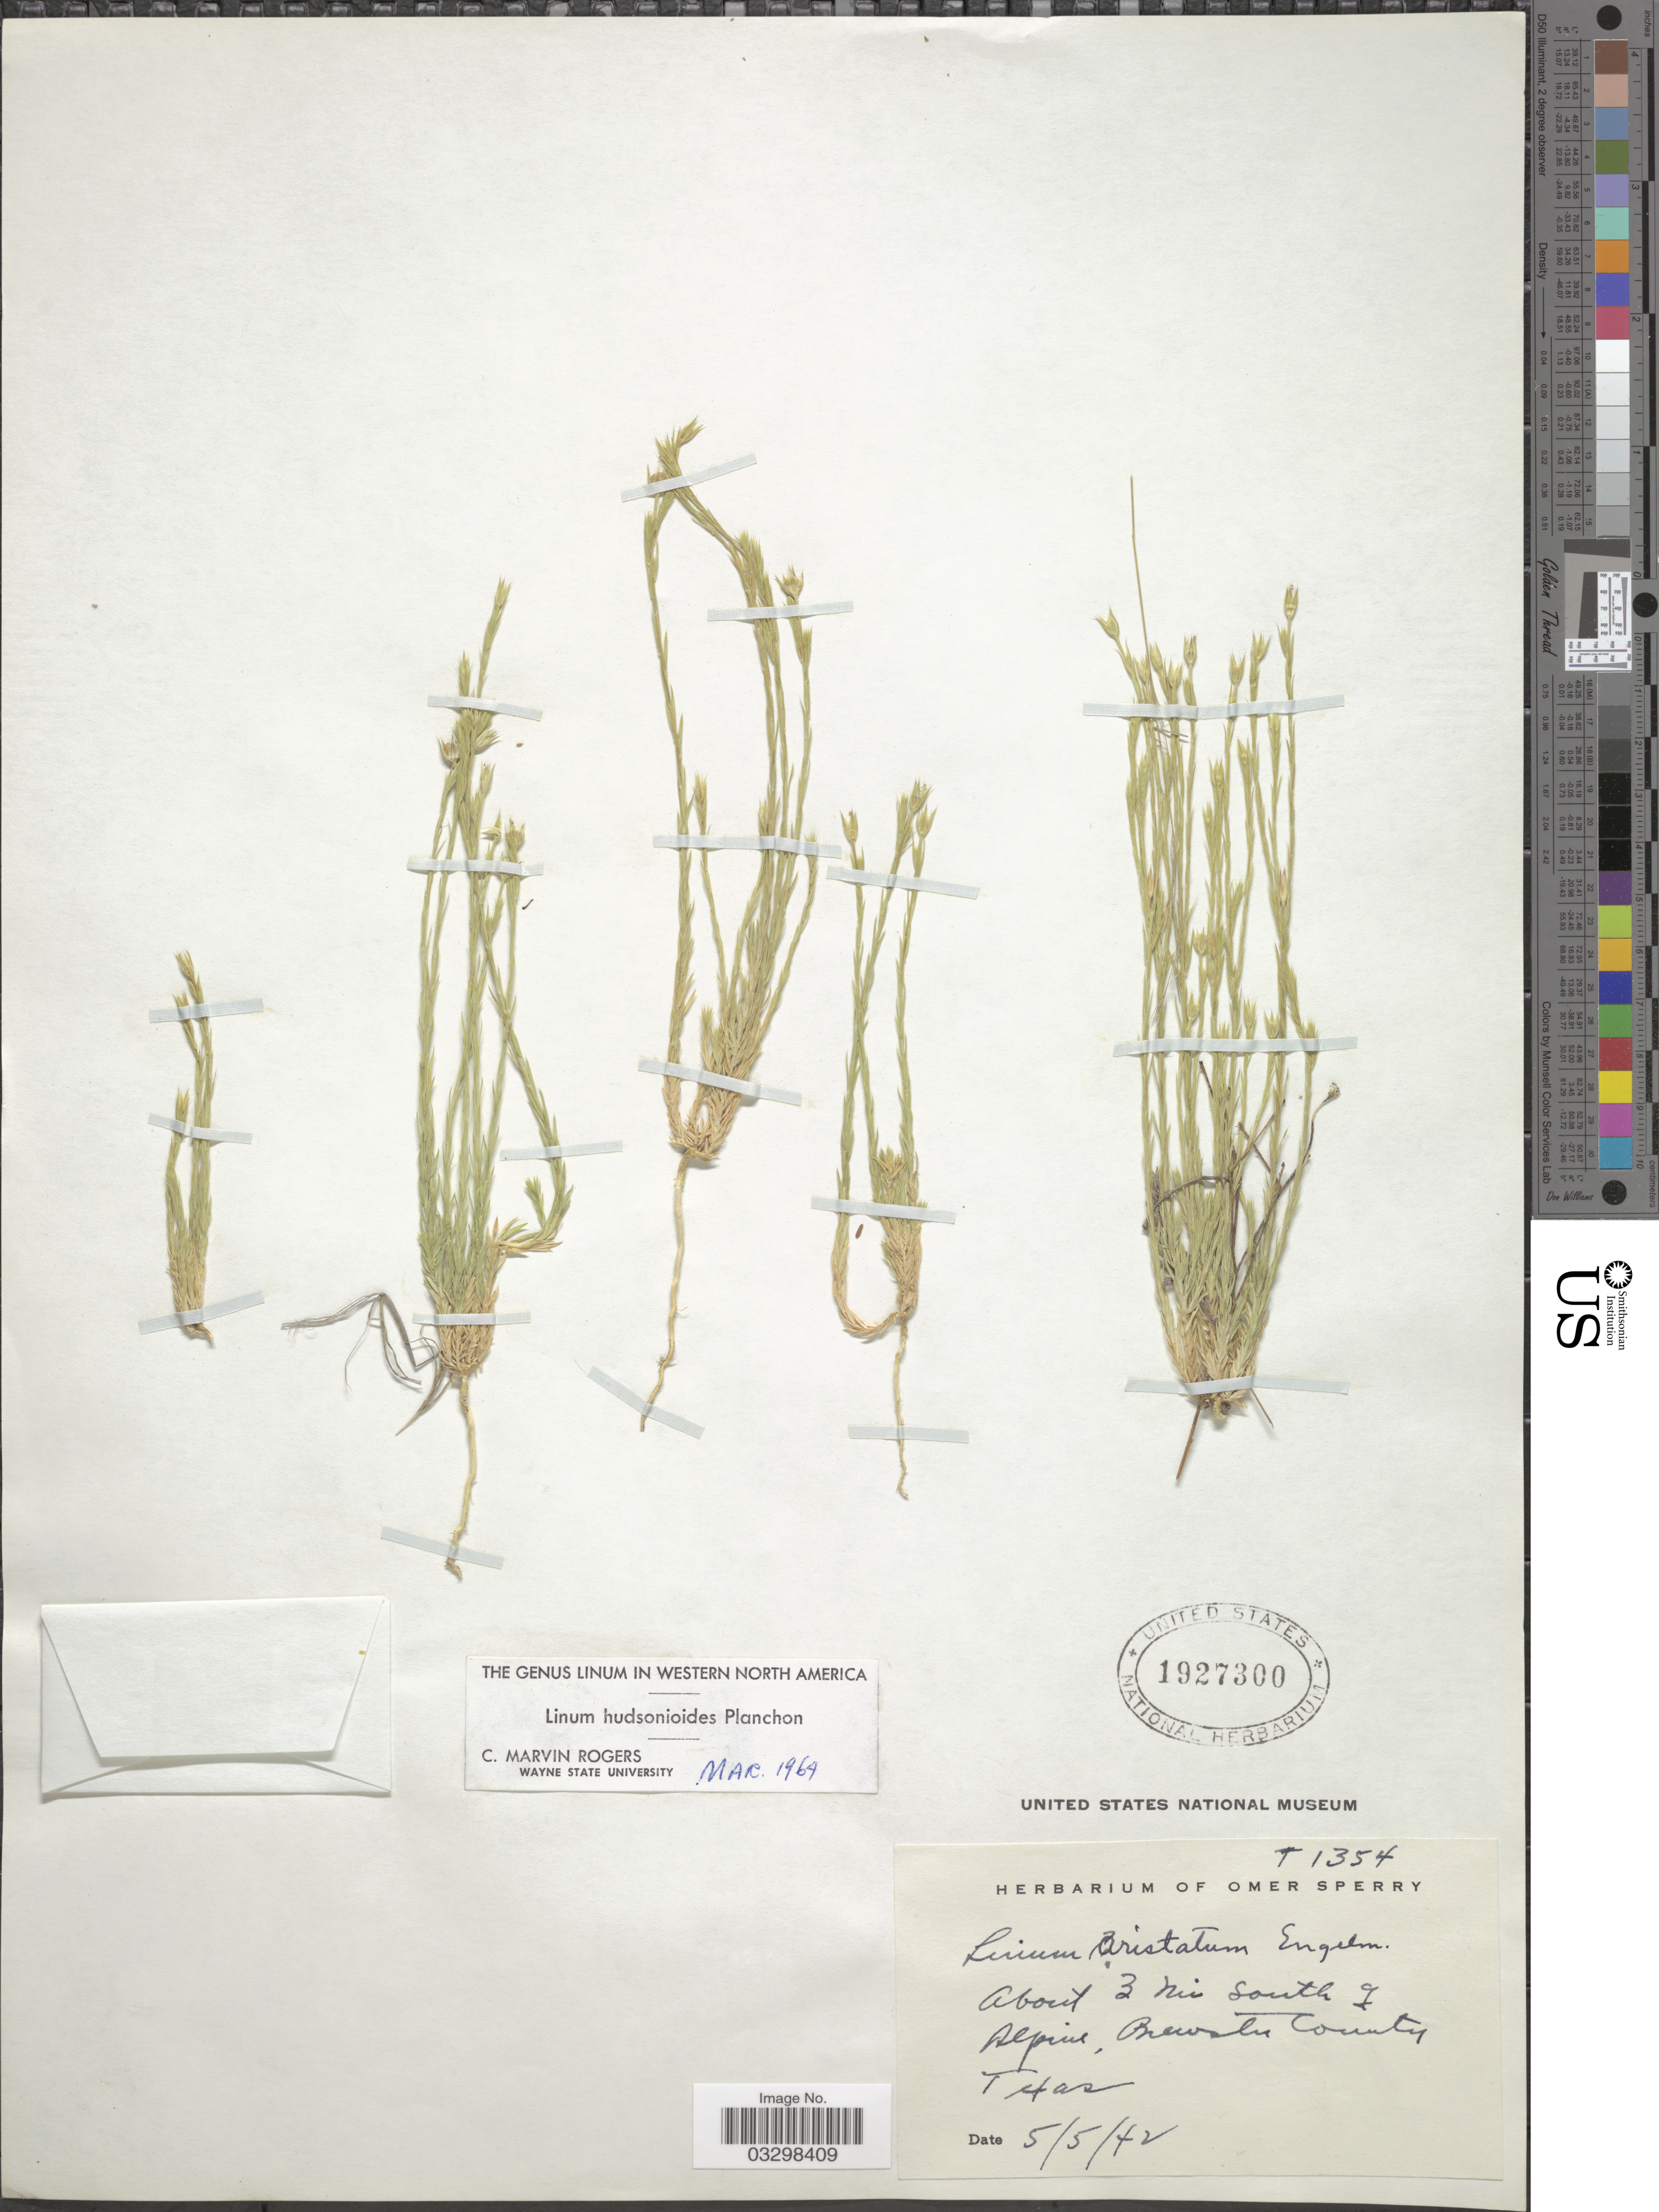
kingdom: Plantae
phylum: Tracheophyta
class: Magnoliopsida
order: Malpighiales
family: Linaceae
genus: Linum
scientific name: Linum hudsonioides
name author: Planch.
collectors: ex. herb. Omer E. Sperry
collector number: T1354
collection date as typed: Transcribed d/m/y: 5/5/42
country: United States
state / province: Texas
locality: About 3 mi South of Alpine, Brewster County.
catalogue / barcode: US 1927300